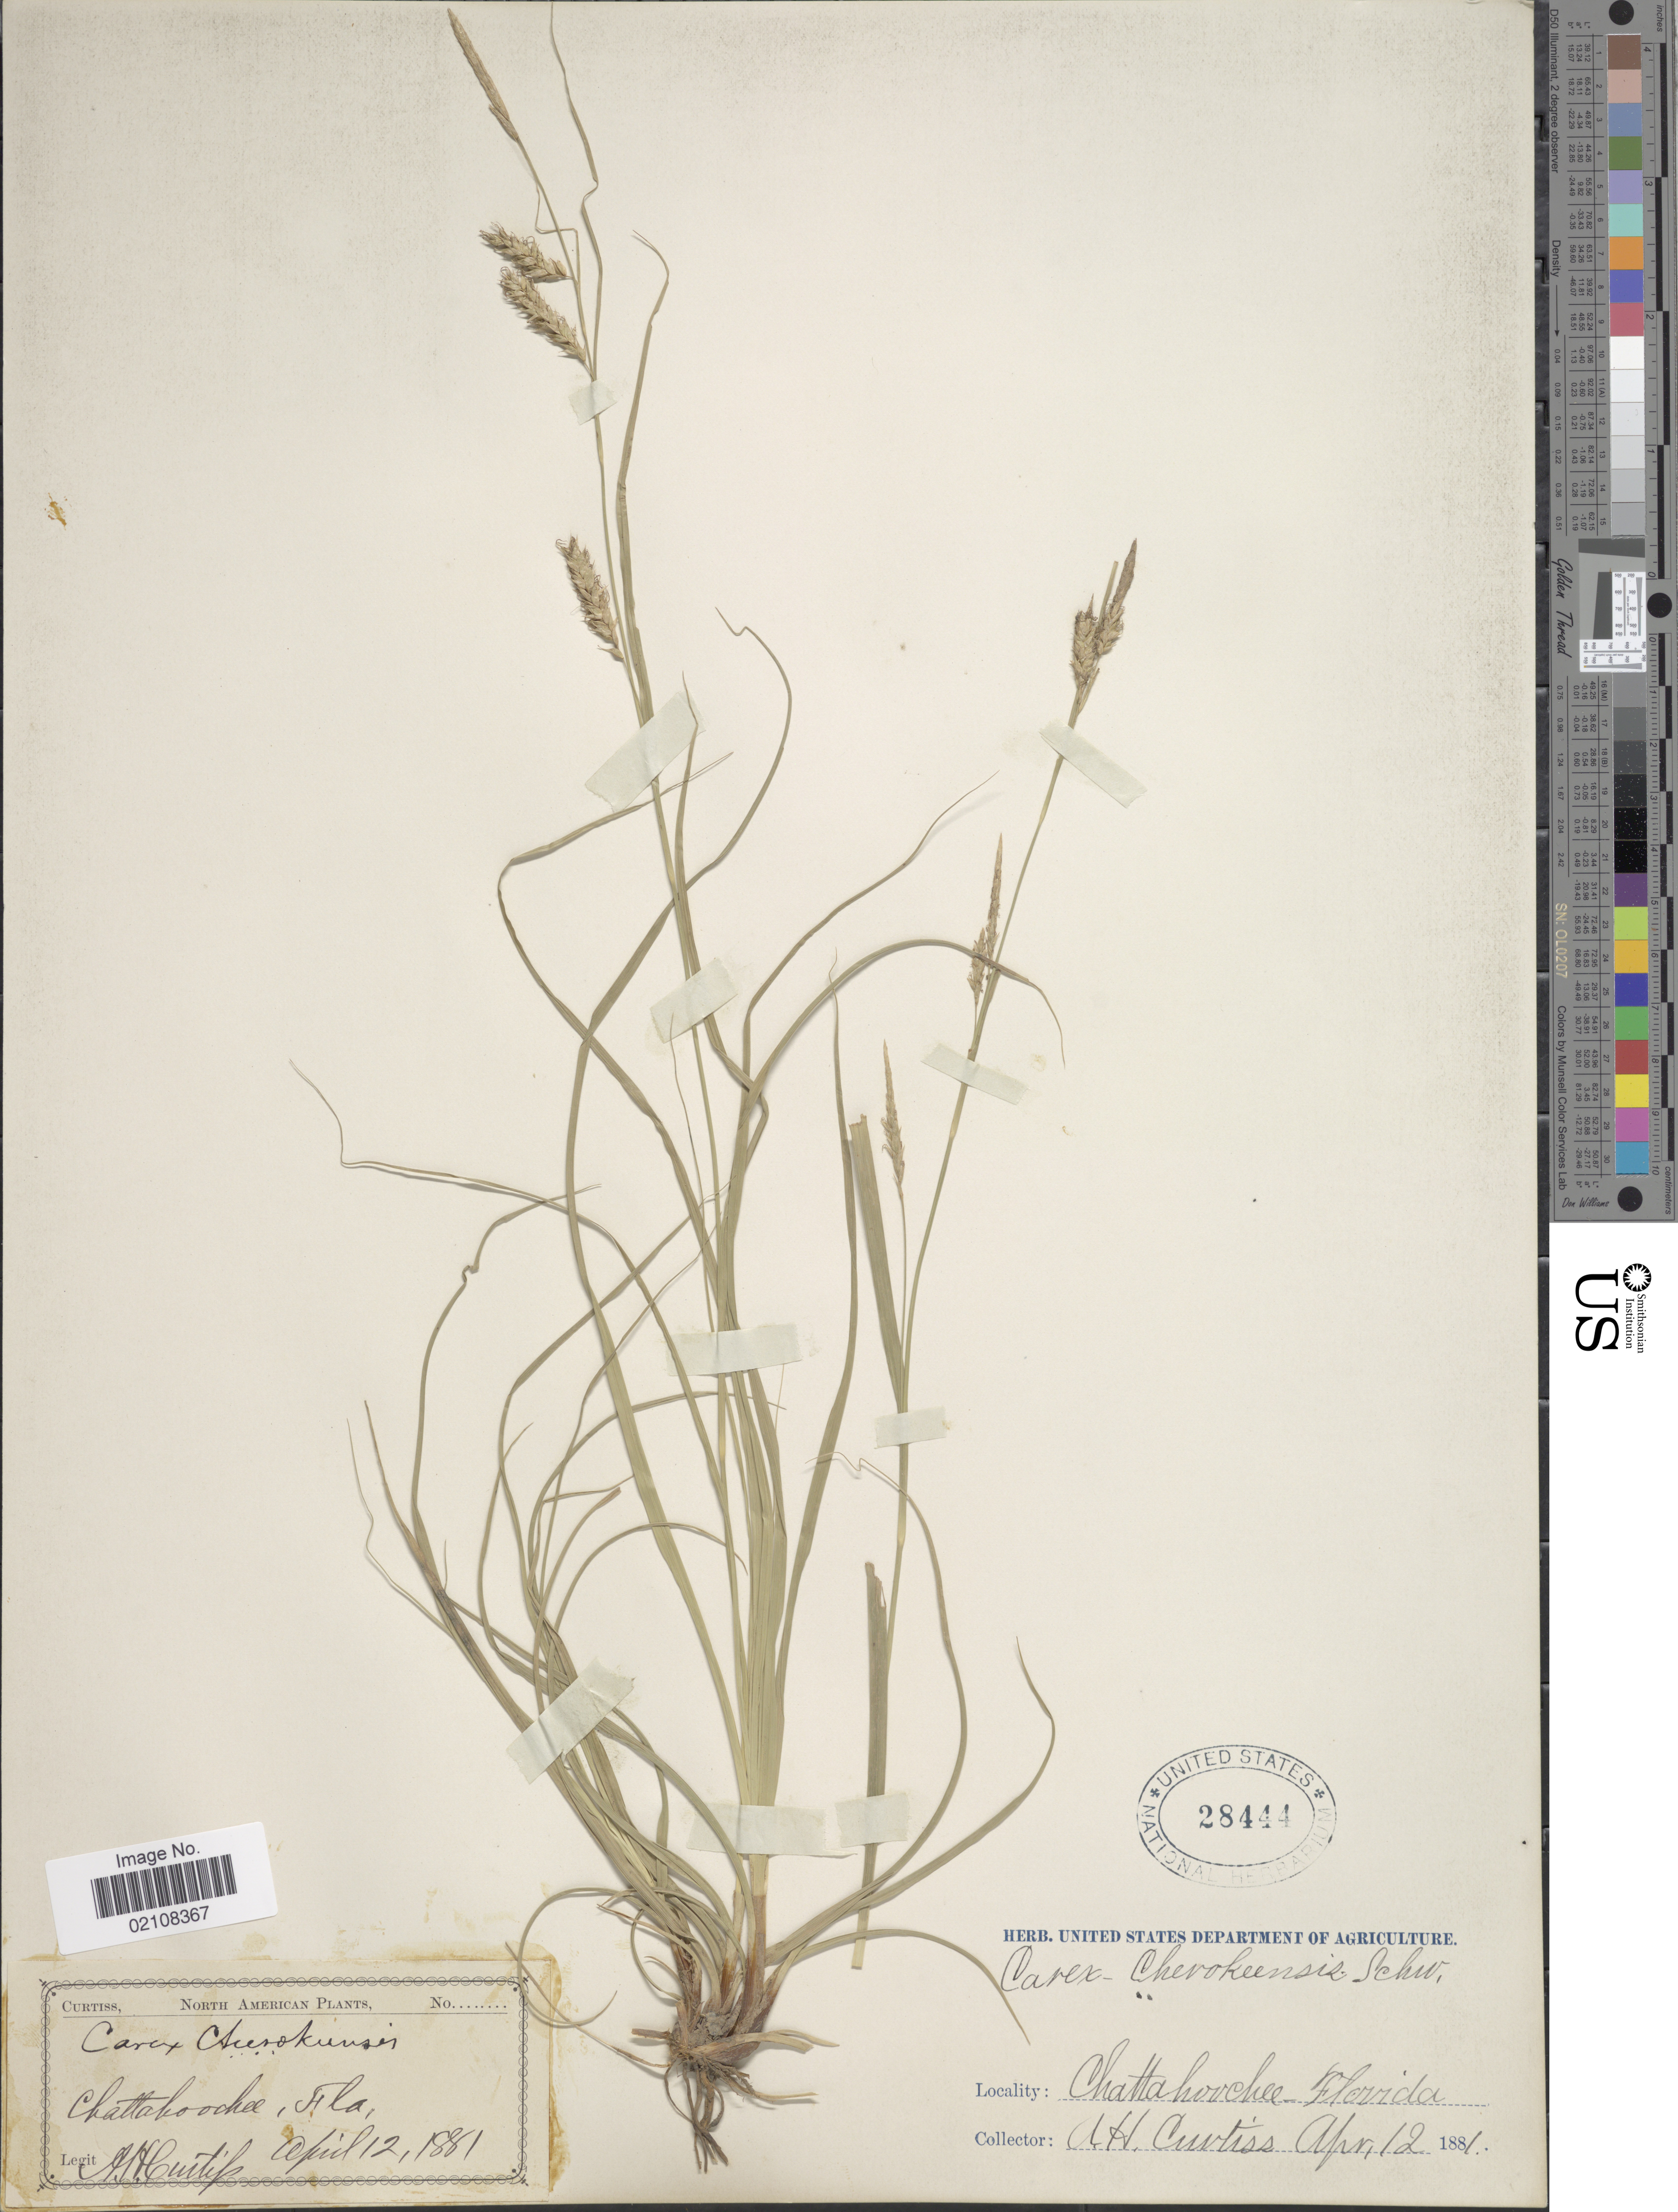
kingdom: Plantae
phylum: Tracheophyta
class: Liliopsida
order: Poales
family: Cyperaceae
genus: Carex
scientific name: Carex cherokeensis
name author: Schwein.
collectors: A. H. Curtiss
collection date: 1881-04-12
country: United States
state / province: Florida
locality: Chattahoochee Florida.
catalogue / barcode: US 28444